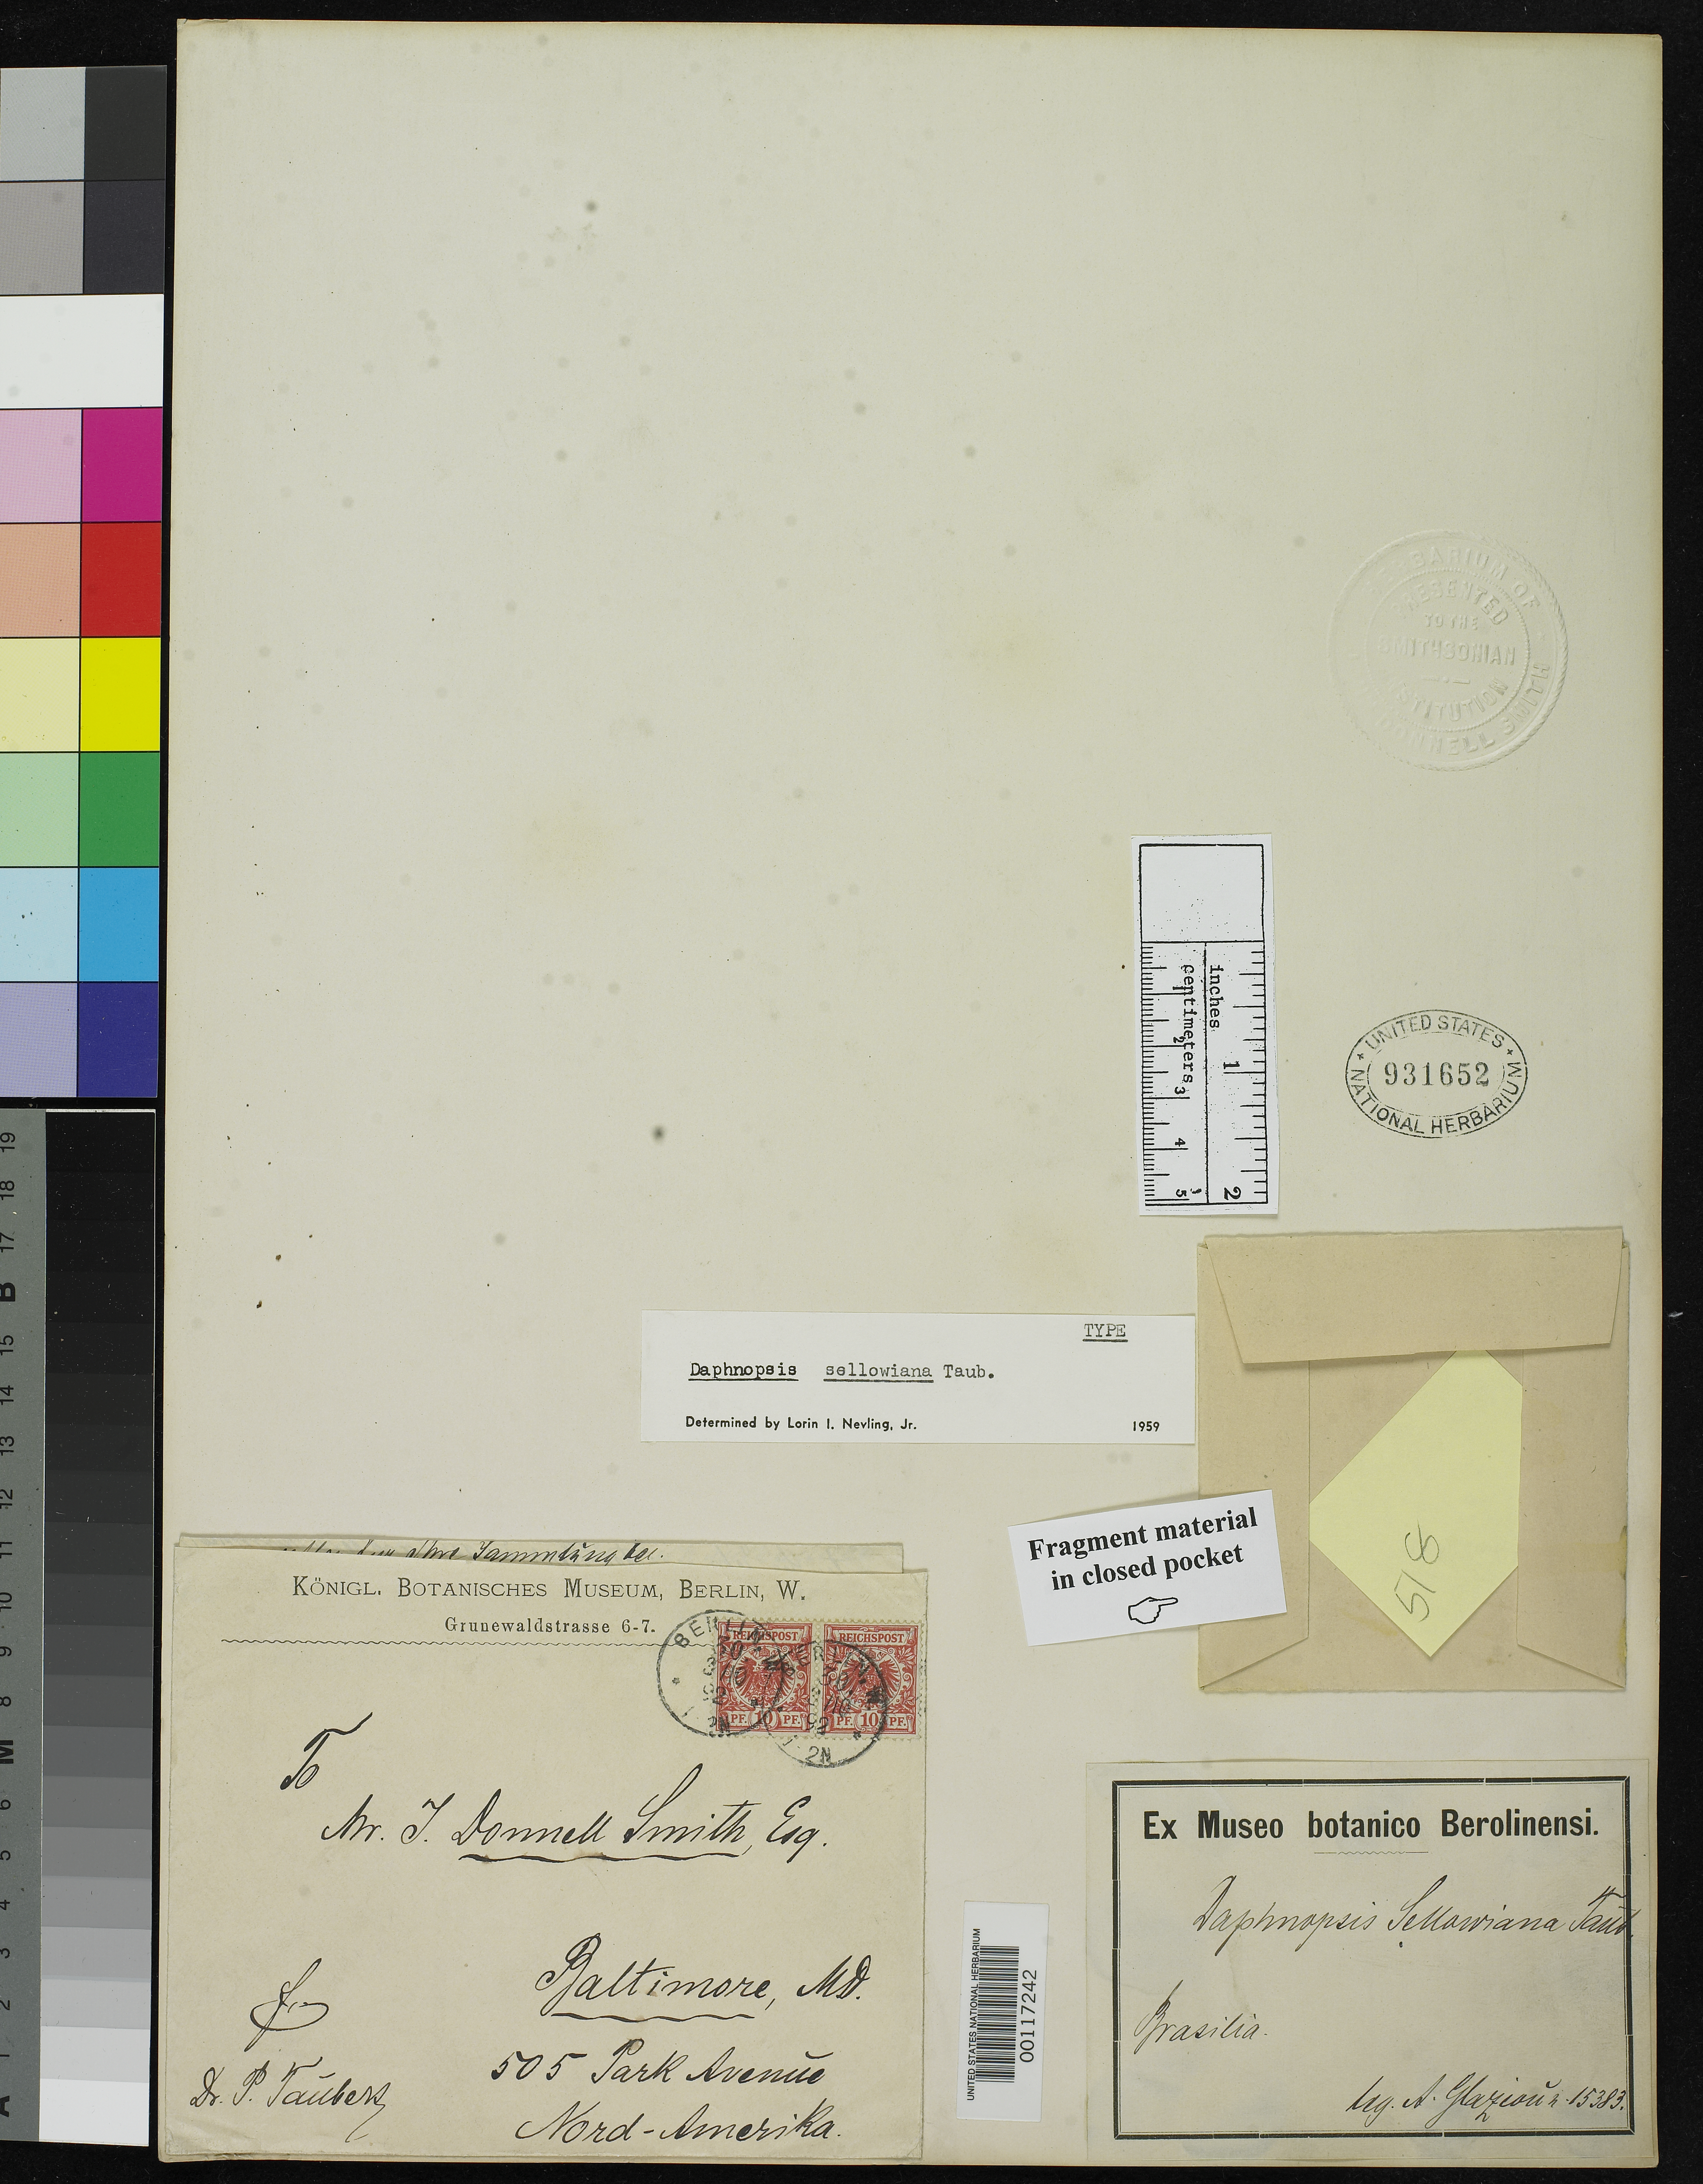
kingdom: Plantae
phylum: Tracheophyta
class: Magnoliopsida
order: Malvales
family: Thymelaeaceae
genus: Daphnopsis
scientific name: Daphnopsis sellowiana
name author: Taub.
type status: Isolectotype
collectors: A. F. M. Glaziou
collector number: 15383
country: Brazil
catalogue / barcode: US 931652